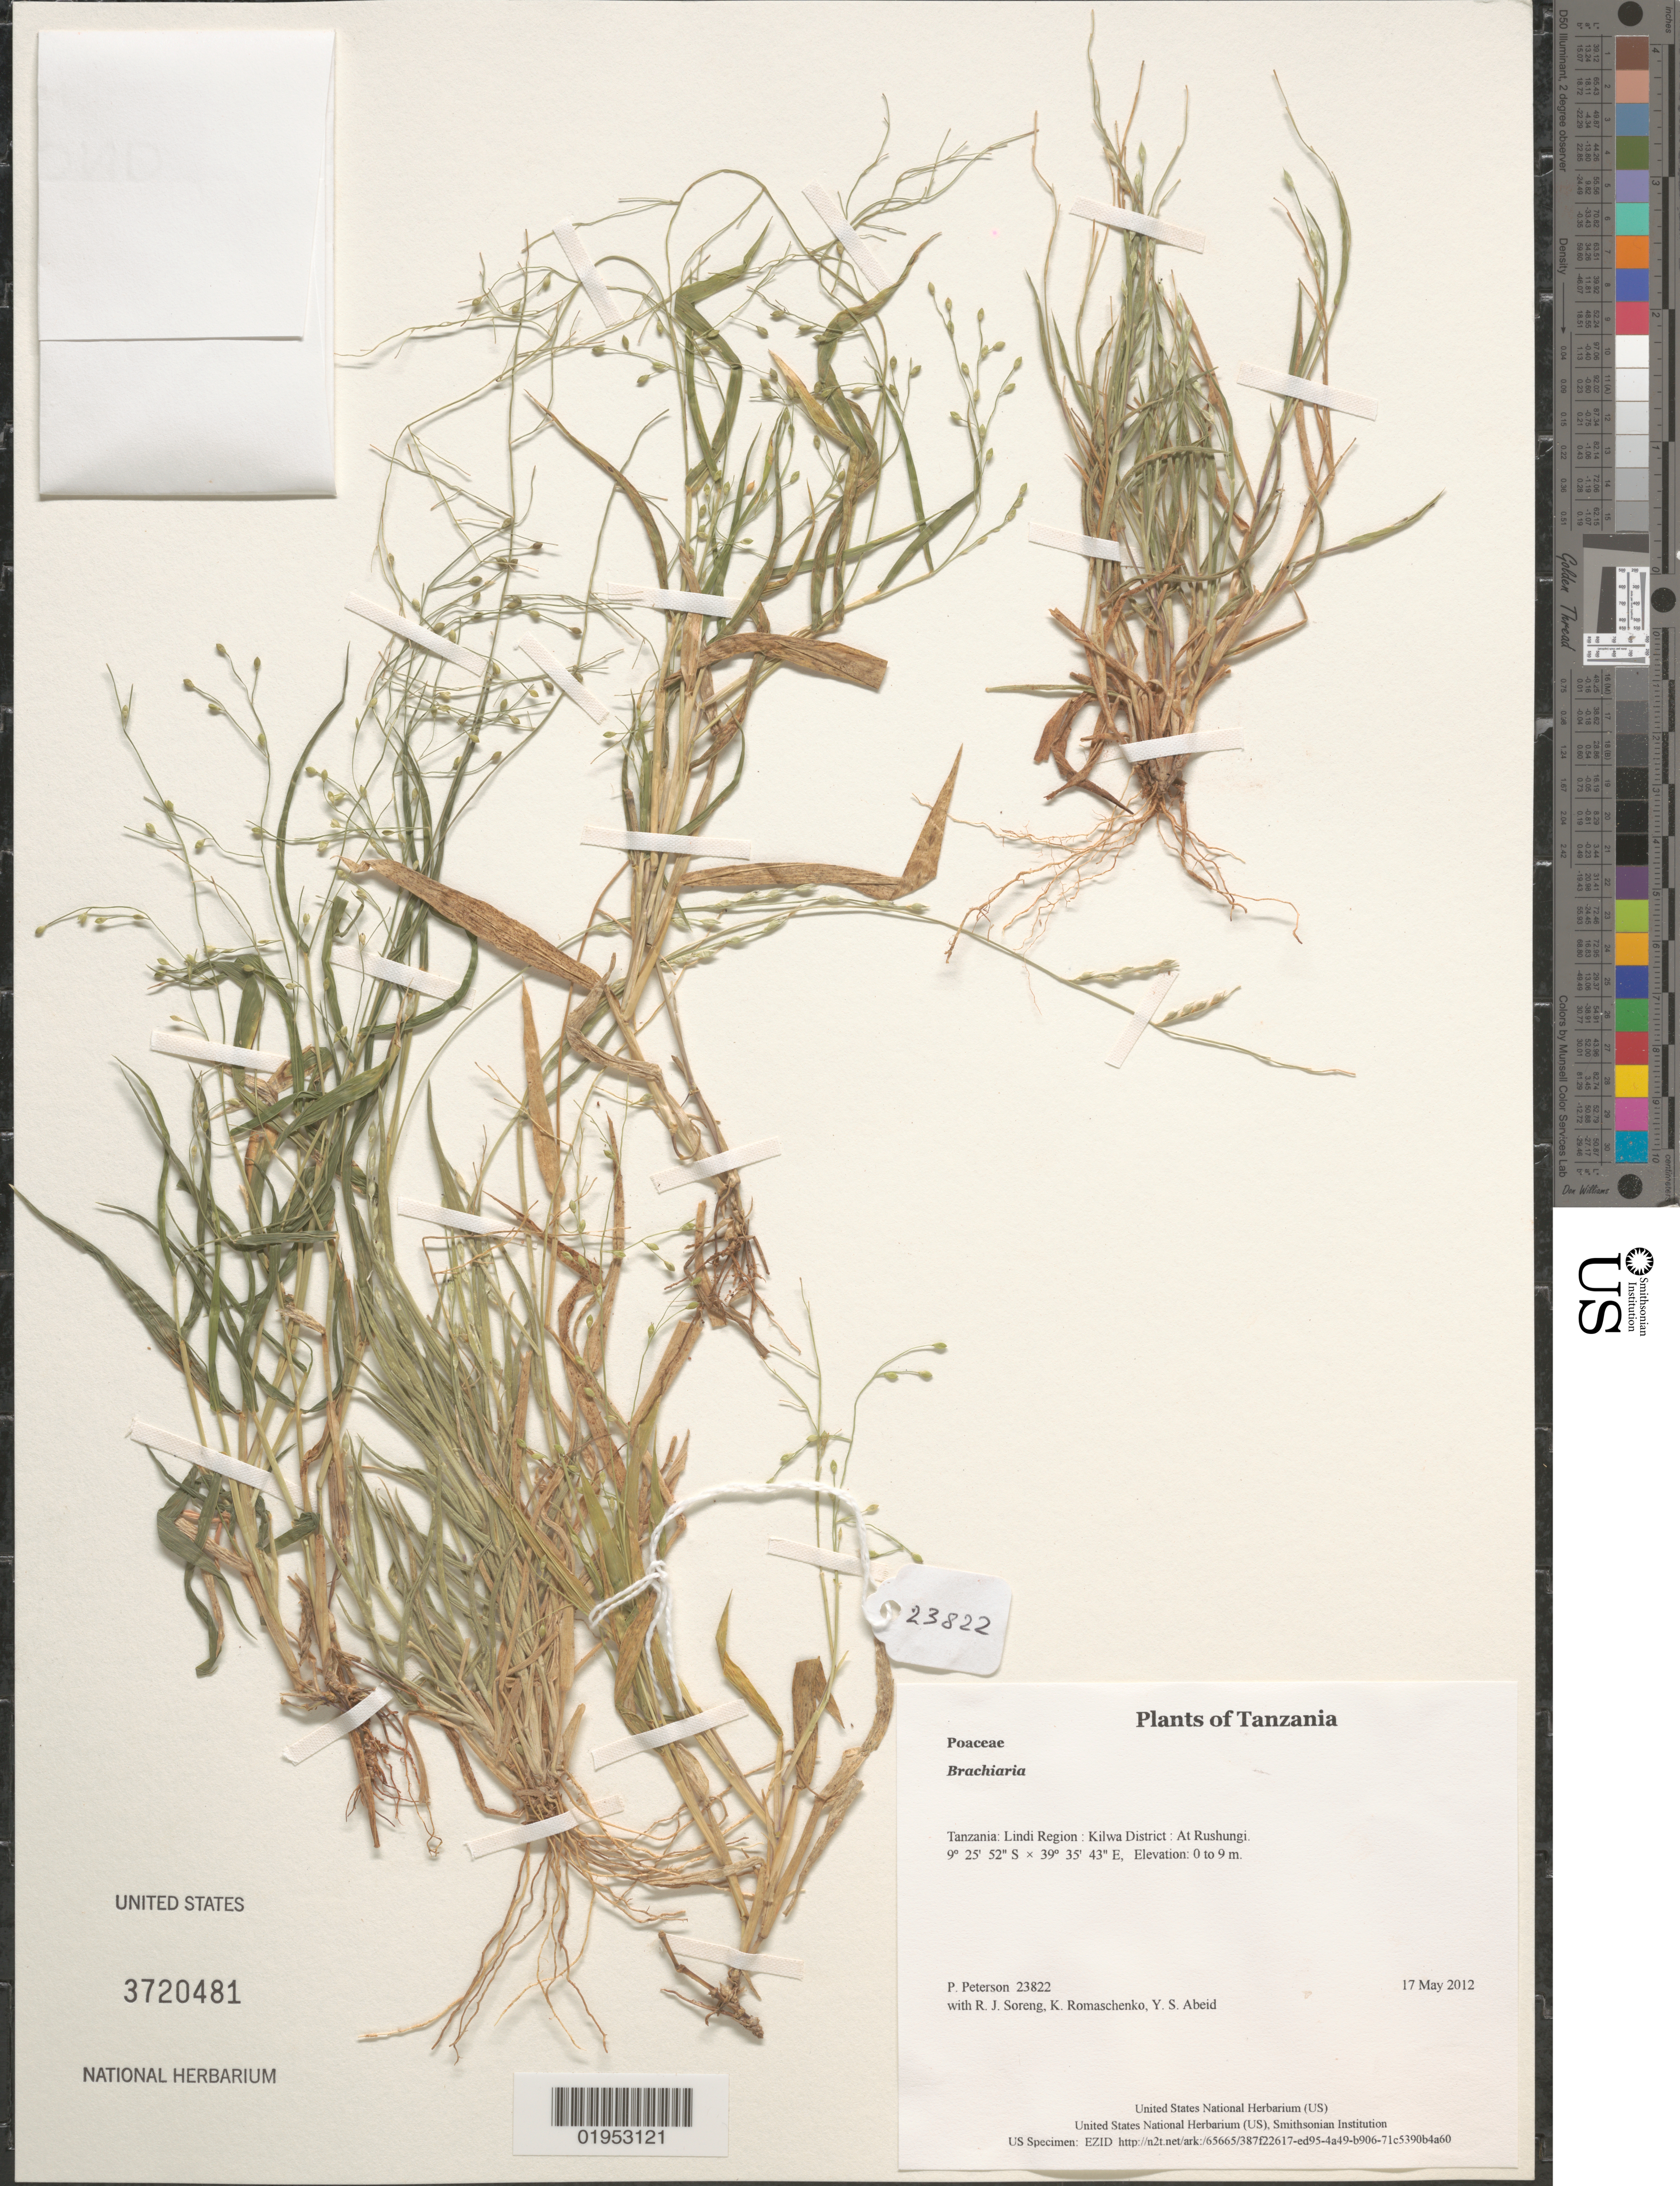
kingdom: Plantae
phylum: Tracheophyta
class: Liliopsida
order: Poales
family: Poaceae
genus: Brachiaria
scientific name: Brachiaria sp.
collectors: P. M. Peterson, R. J. Soreng, K. Romaschenko & Y. Abeid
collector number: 23822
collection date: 2012-05-17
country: Tanzania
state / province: Lindi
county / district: Kilwa District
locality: At Rushungi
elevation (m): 0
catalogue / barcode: US 3720481